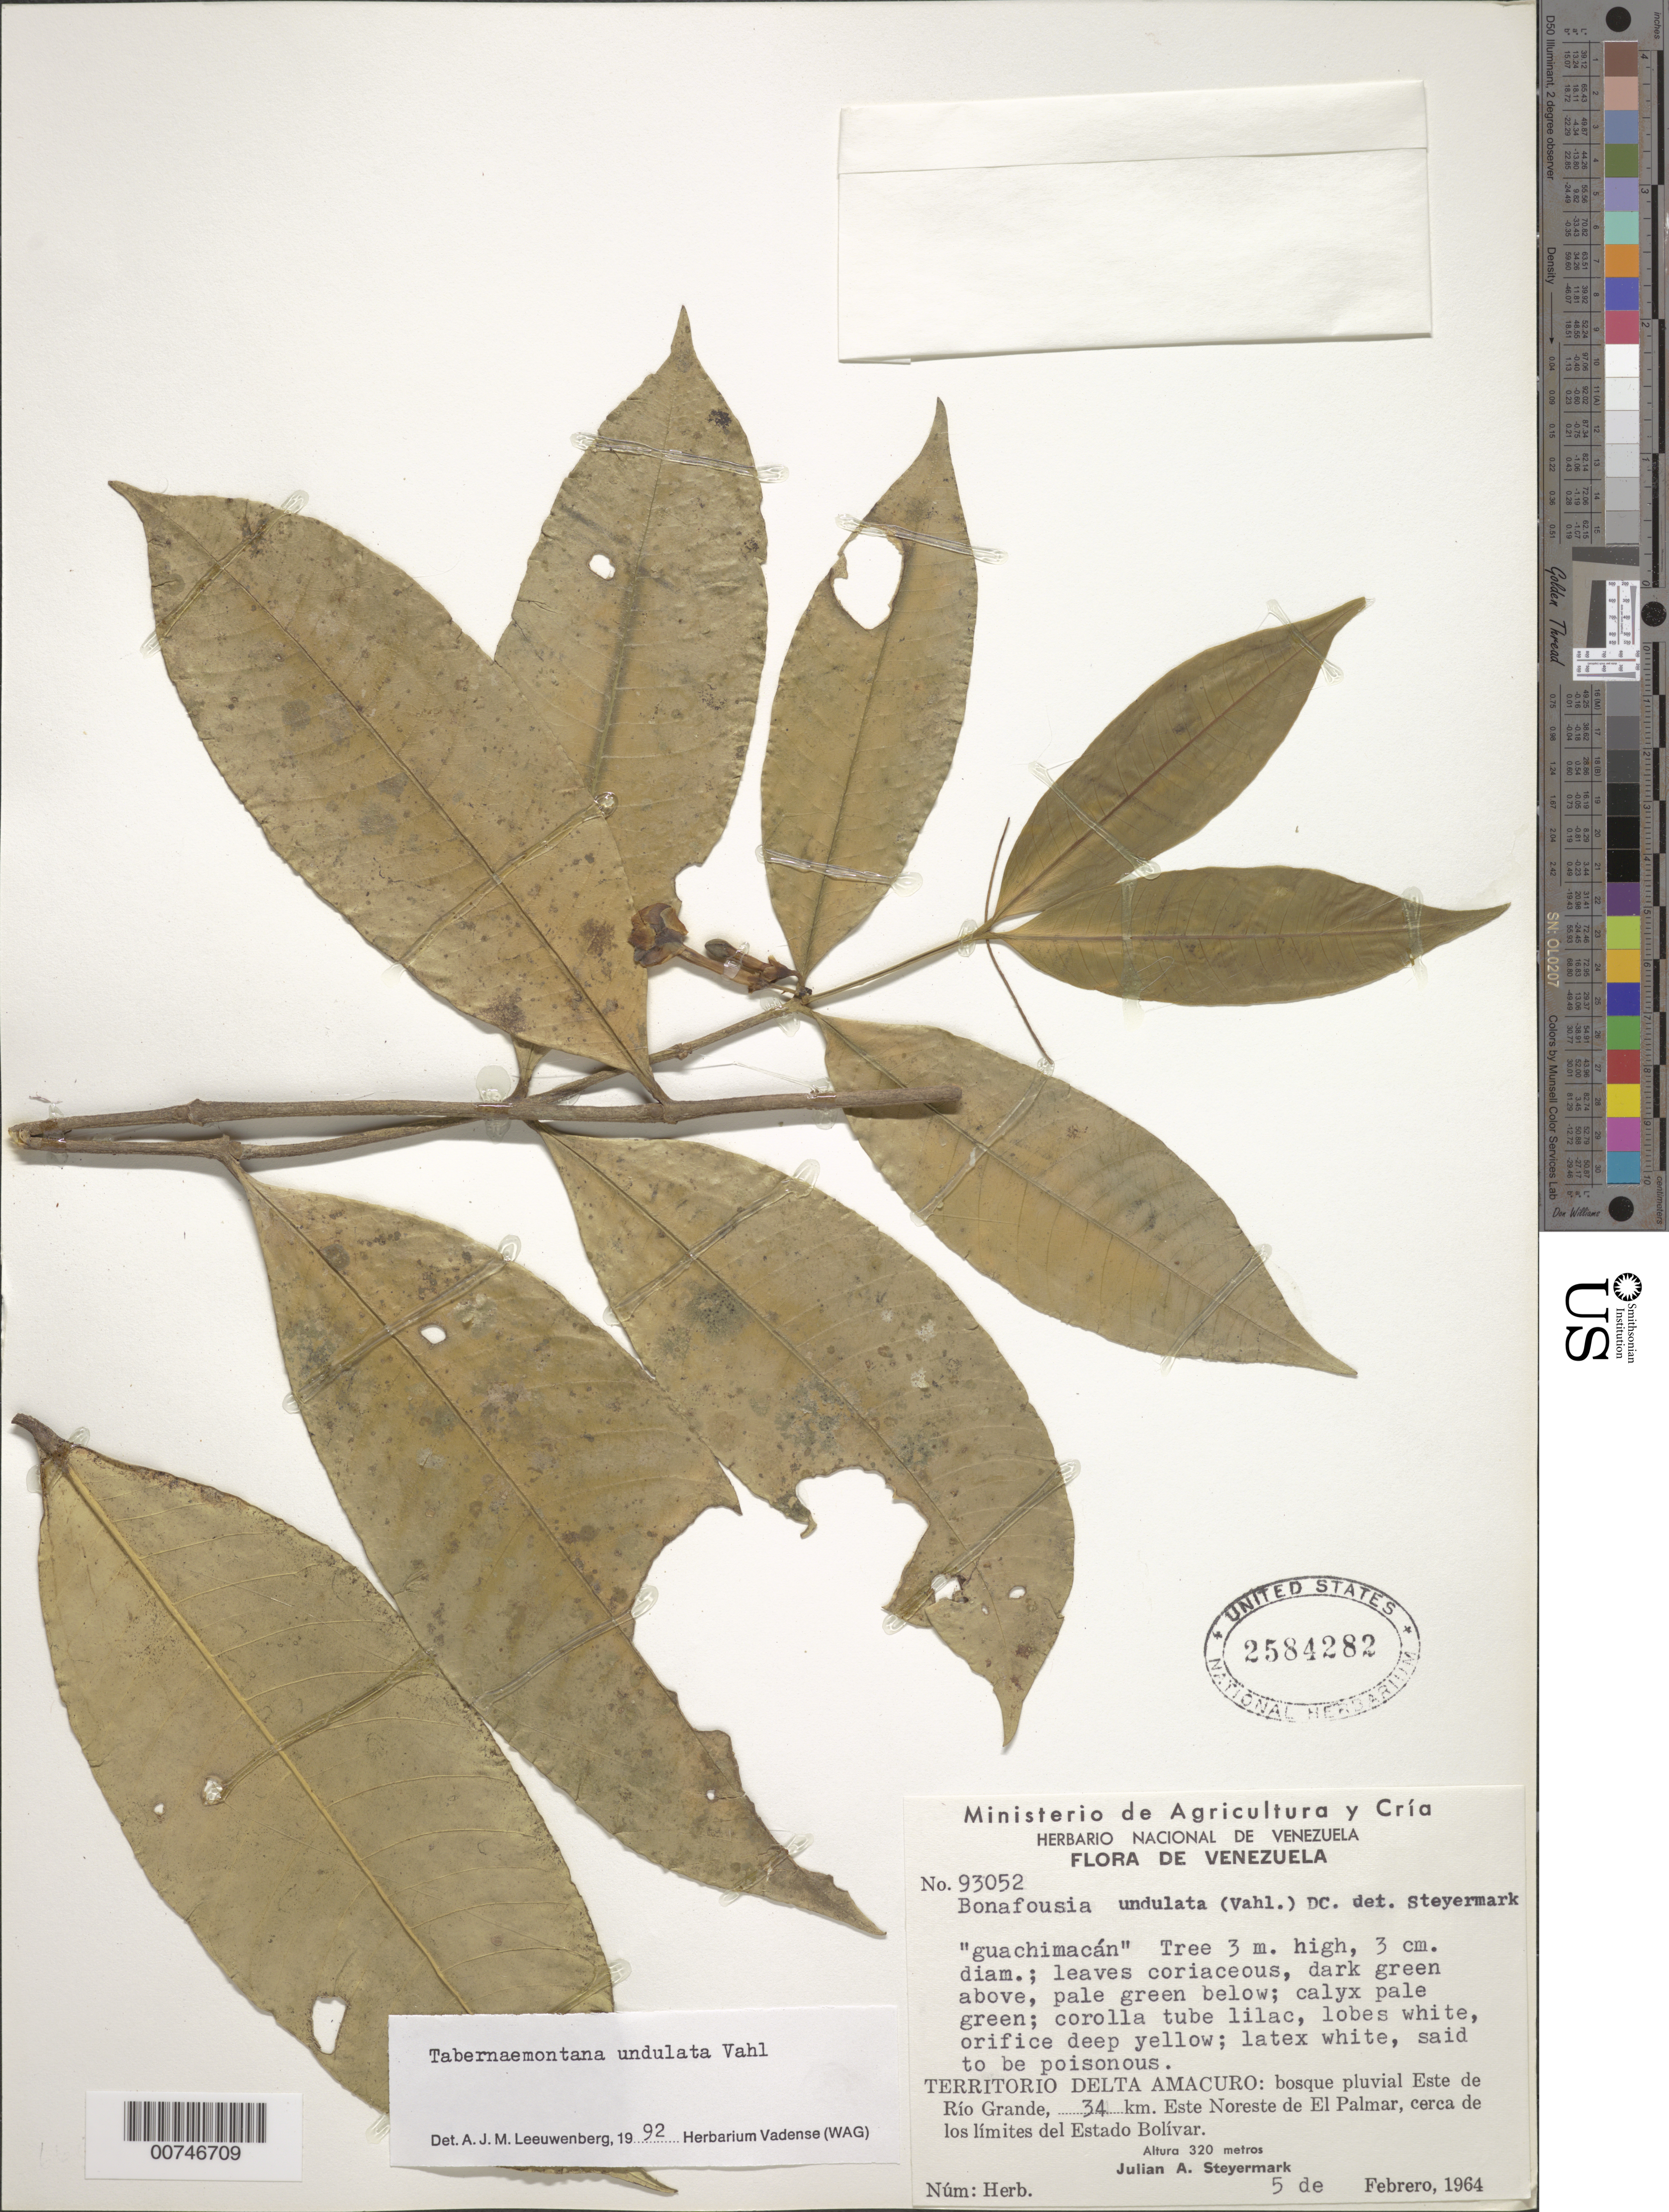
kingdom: Plantae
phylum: Tracheophyta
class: Magnoliopsida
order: Gentianales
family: Apocynaceae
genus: Tabernaemontana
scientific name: Tabernaemontana undulata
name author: Vahl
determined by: Leeuwenberg, A. J. M.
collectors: J. Steyermark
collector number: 93052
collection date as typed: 5-Feb-64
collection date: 1964-02-05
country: Venezuela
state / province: Delta Amacuro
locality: Este de Río Grande, 34 km ENE de El Palmar, cerca de los límites del Estado Bolívar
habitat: Rain forest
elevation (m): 320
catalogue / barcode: US 2584282